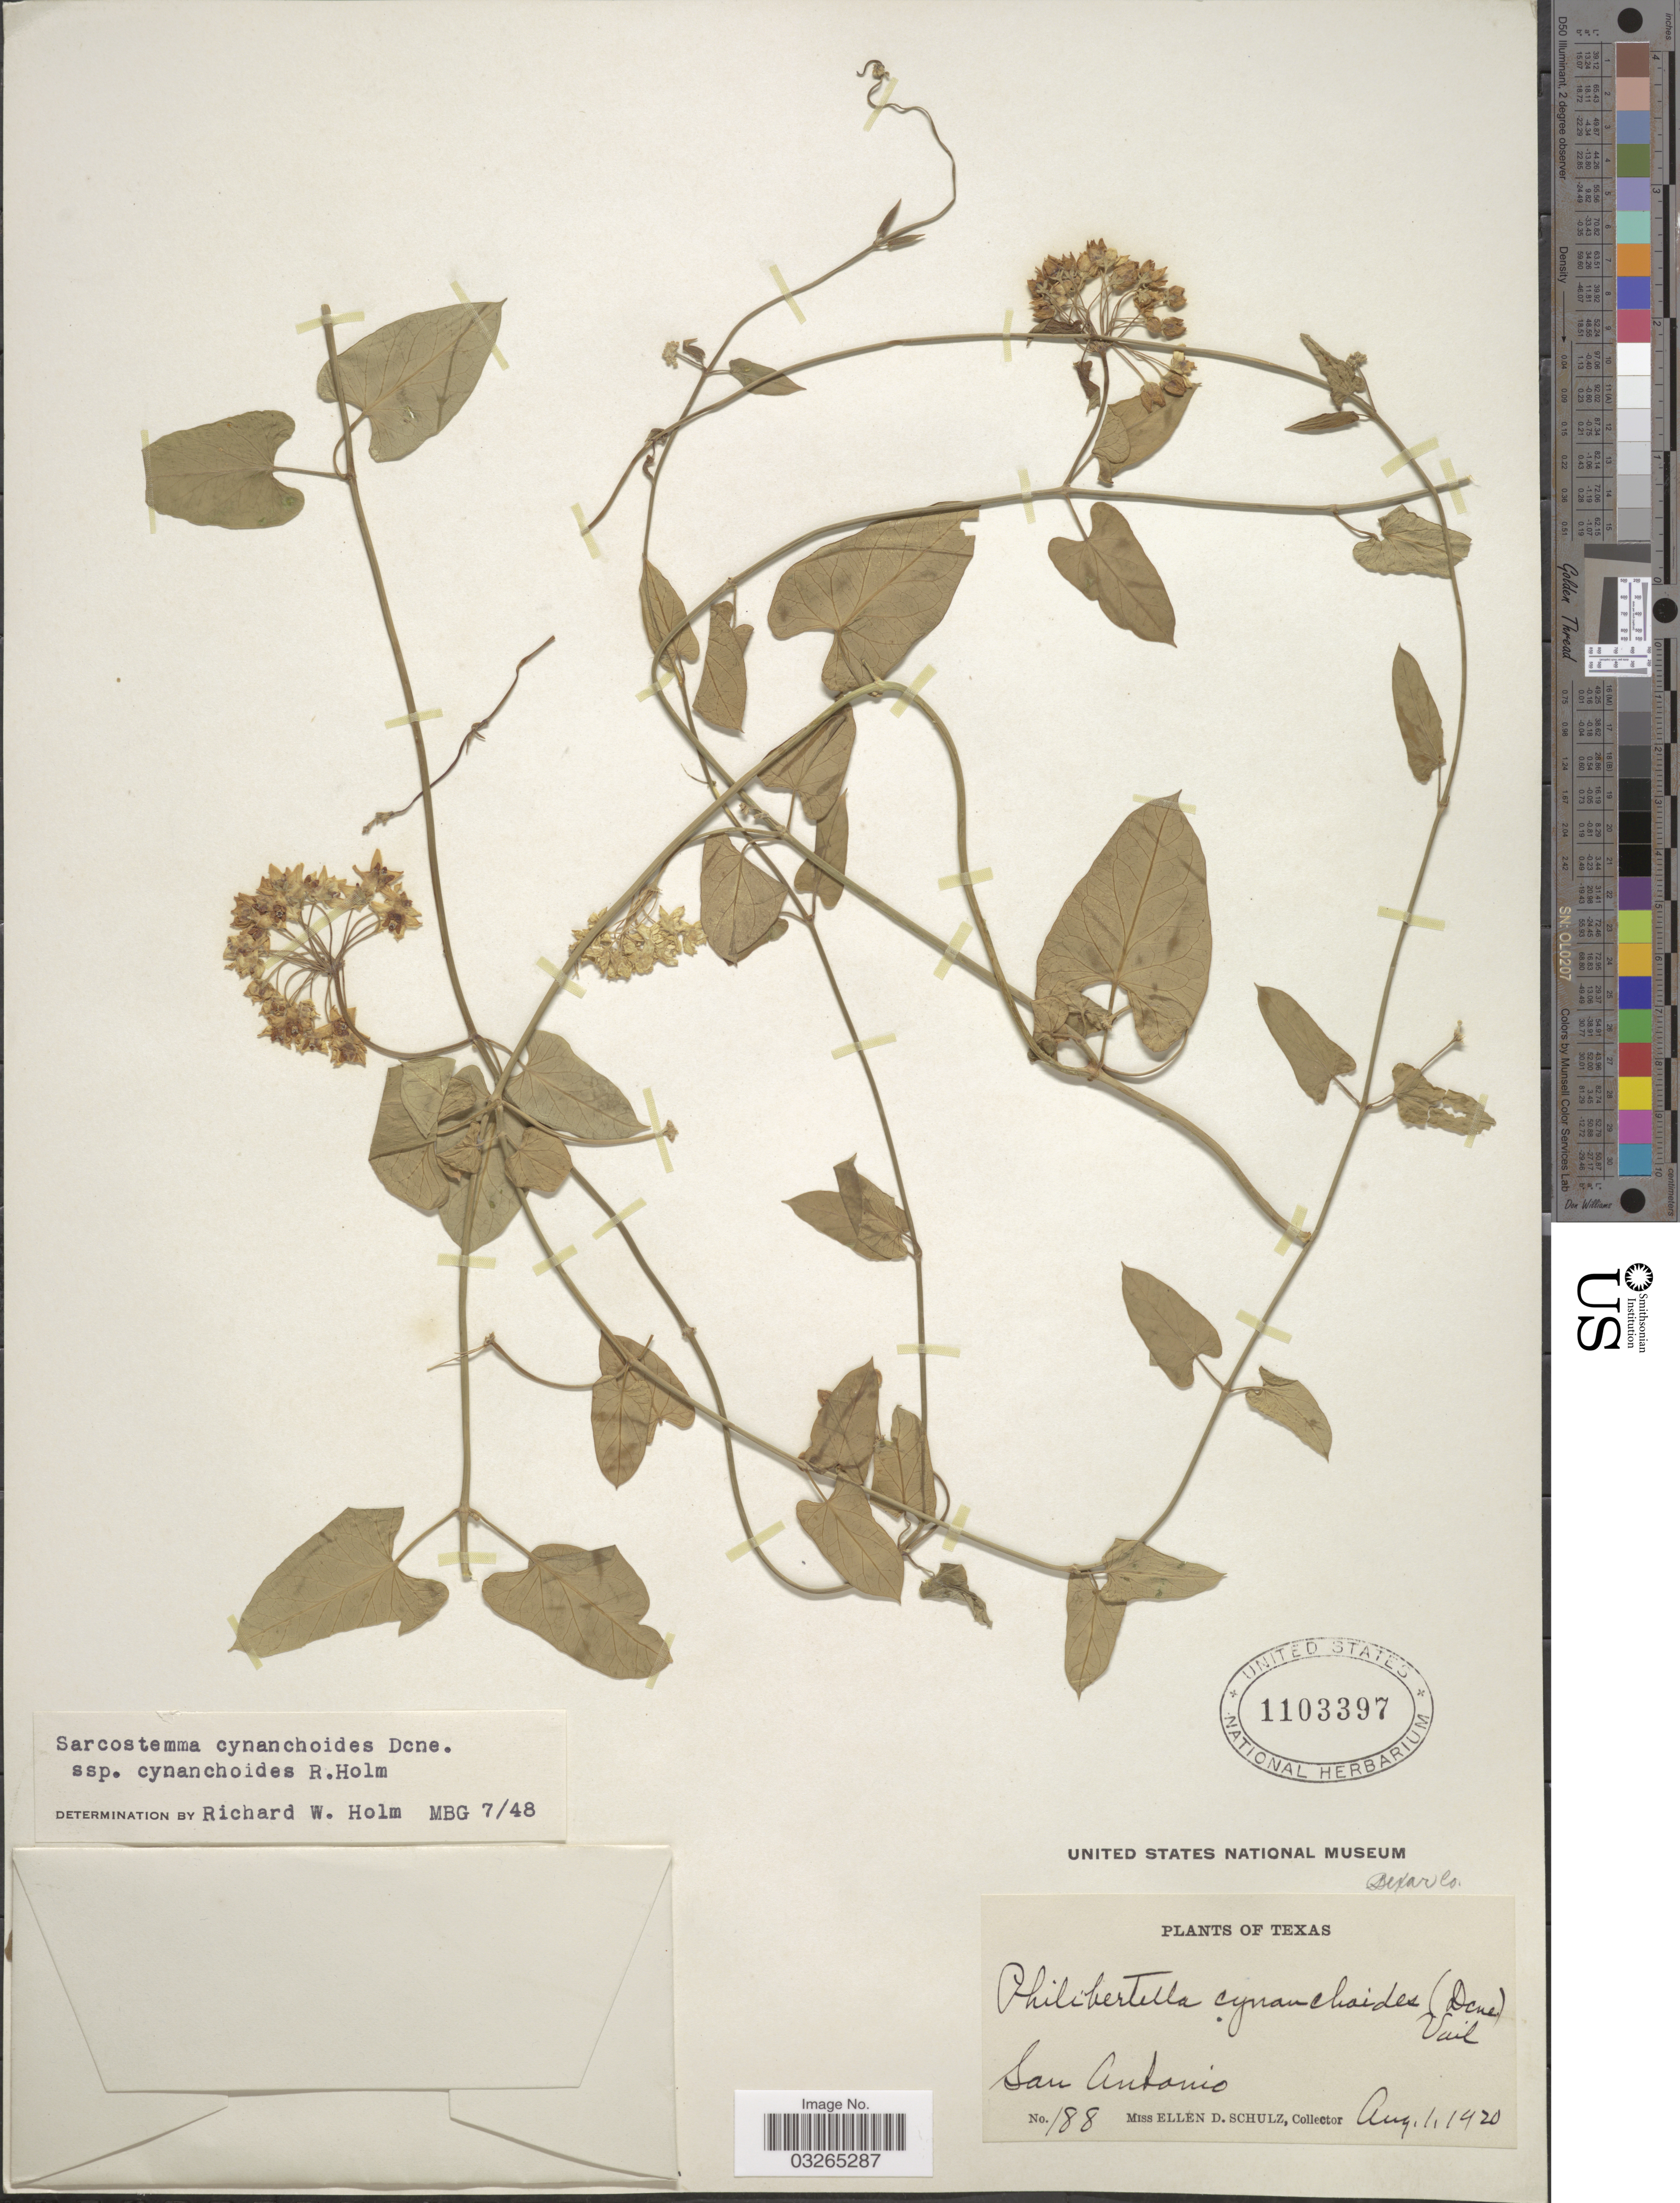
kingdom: Plantae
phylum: Tracheophyta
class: Magnoliopsida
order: Gentianales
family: Apocynaceae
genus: Sarcostemma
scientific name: Sarcostemma cynanchoides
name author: Decne.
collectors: E. D. Schulz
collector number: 188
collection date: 1920-08-01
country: United States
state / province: Texas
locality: San Antonio. Bexar Co.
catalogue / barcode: US 1103397